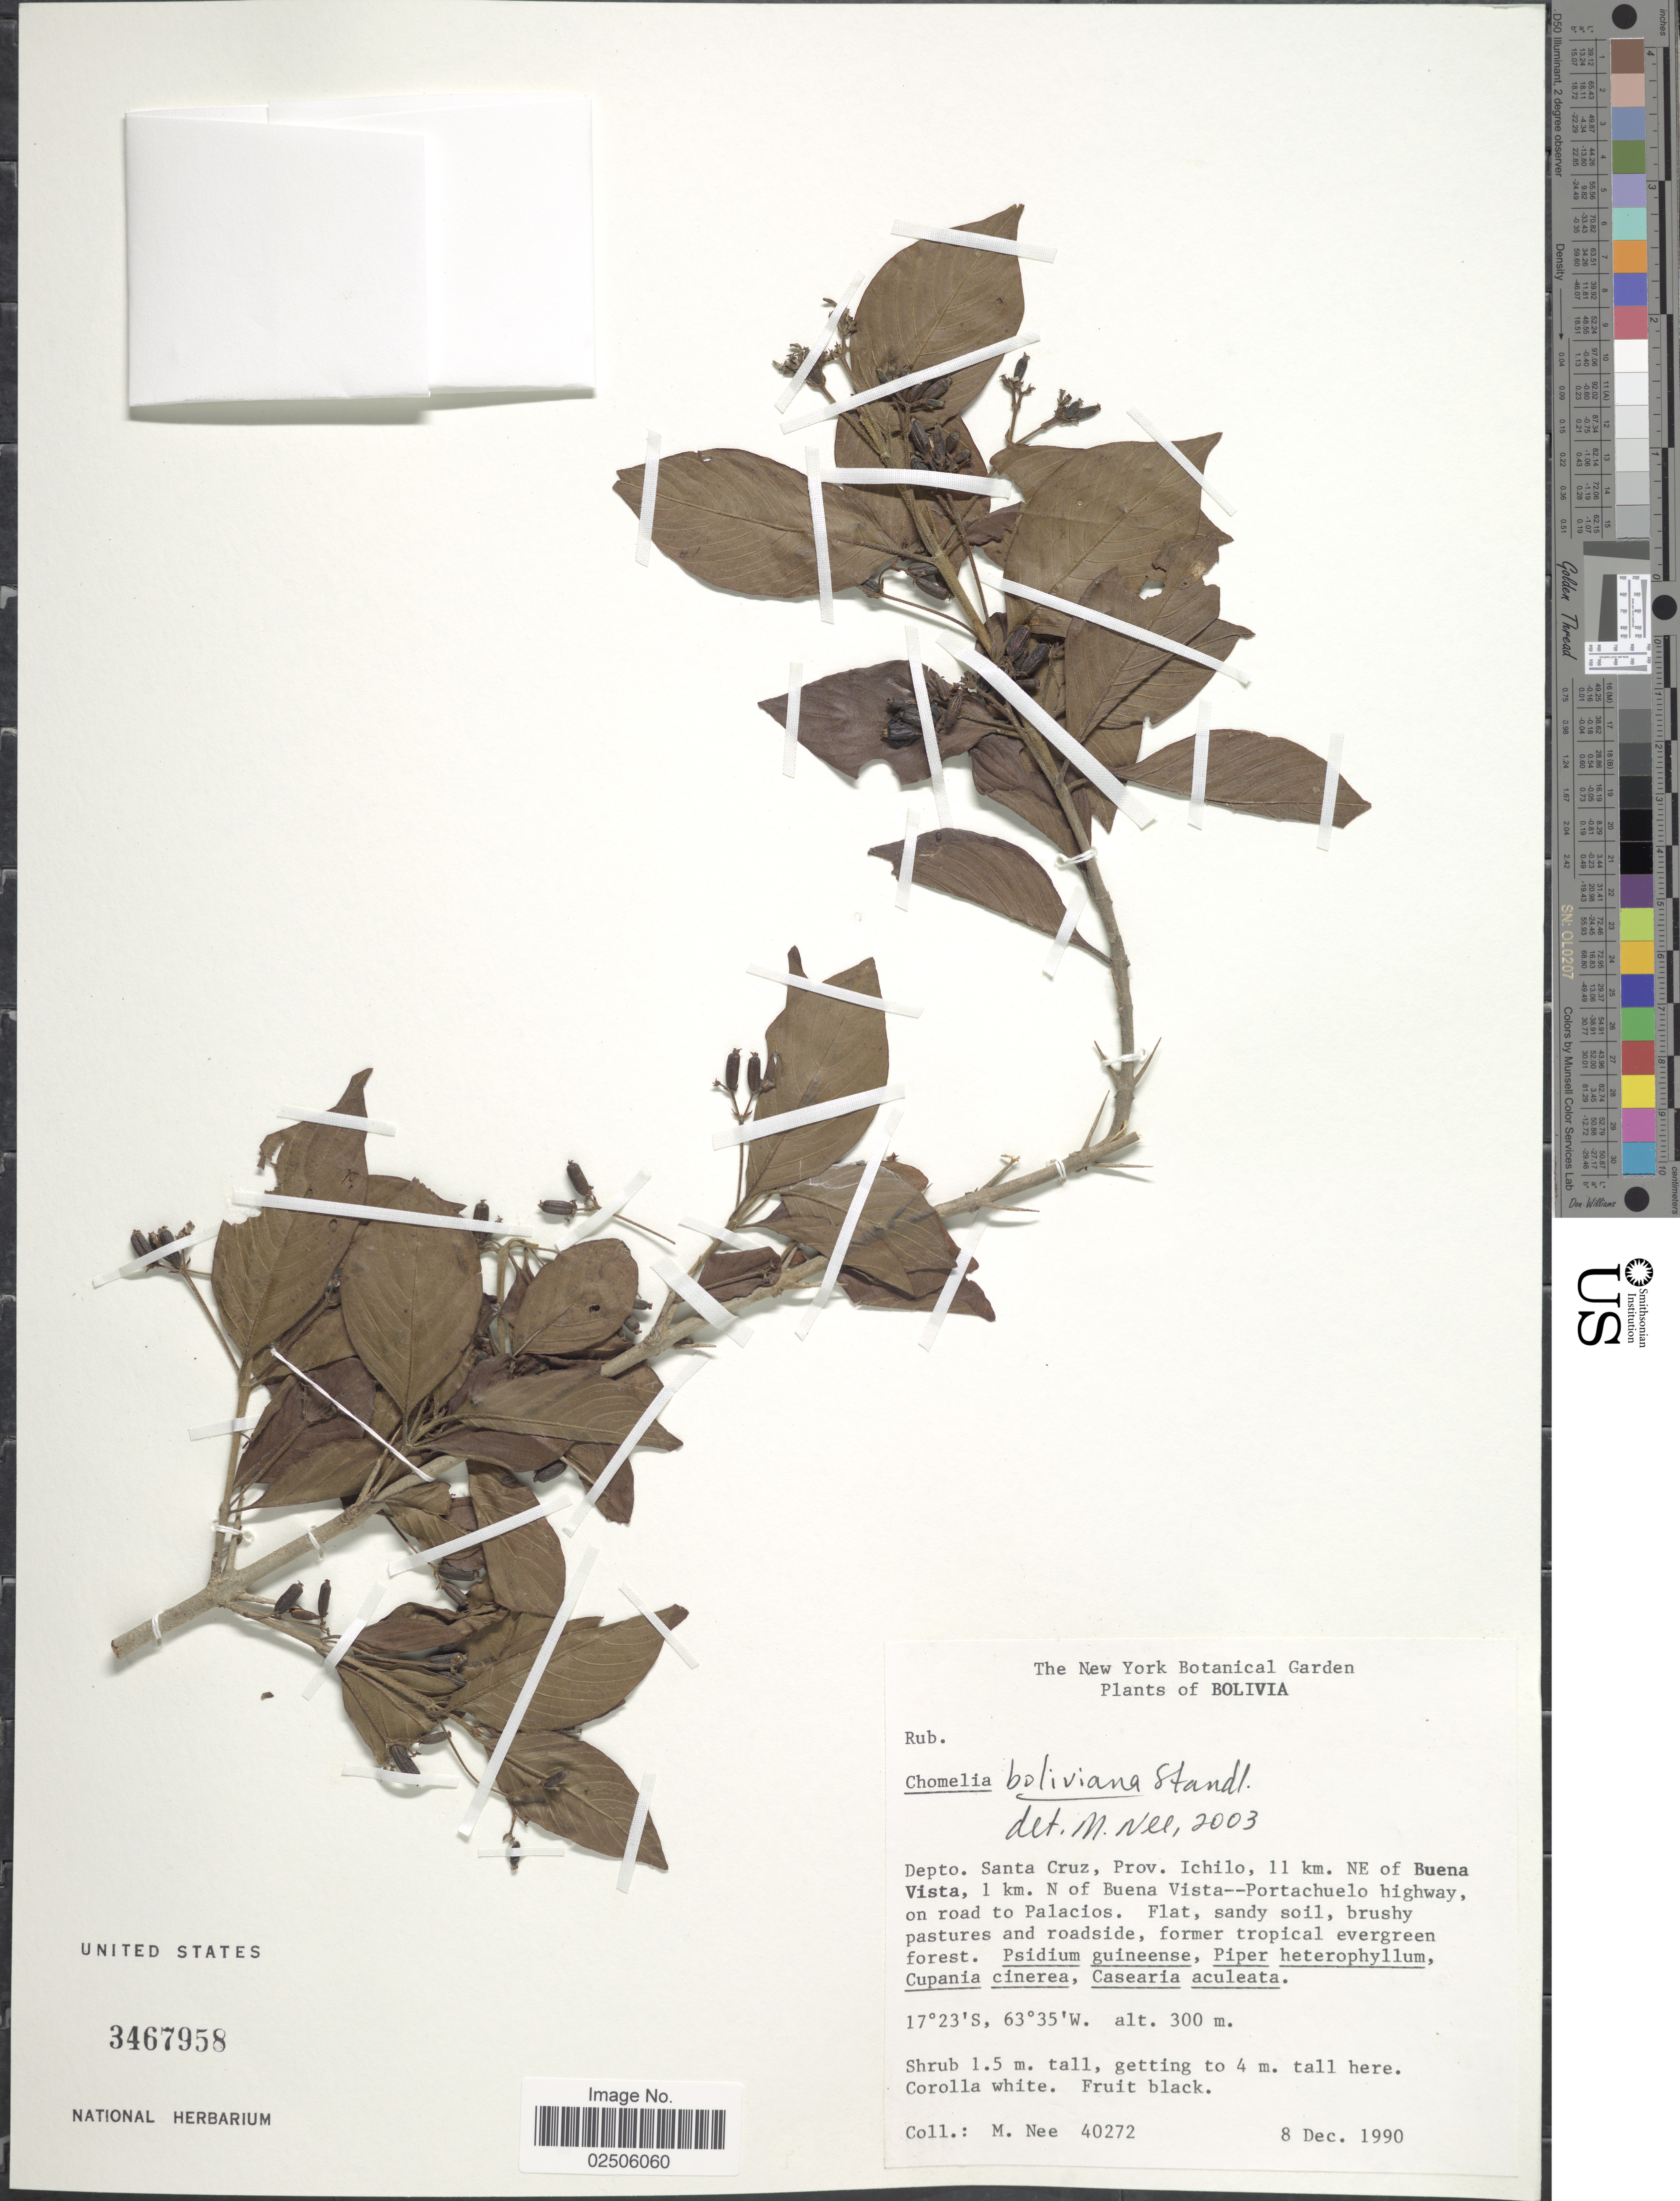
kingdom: Plantae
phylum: Tracheophyta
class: Magnoliopsida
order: Gentianales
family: Rubiaceae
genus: Chomelia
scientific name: Chomelia boliviana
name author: Standl.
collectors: M. Nee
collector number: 40272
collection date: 1990-12-08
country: Bolivia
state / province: Santa Cruz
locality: Prov. Ichilo, 11 km. NE of Buena Vista, 1 km. N of Buena Vista--Portachuelo highway, on road to Palacios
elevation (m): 300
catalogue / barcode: US 3467958